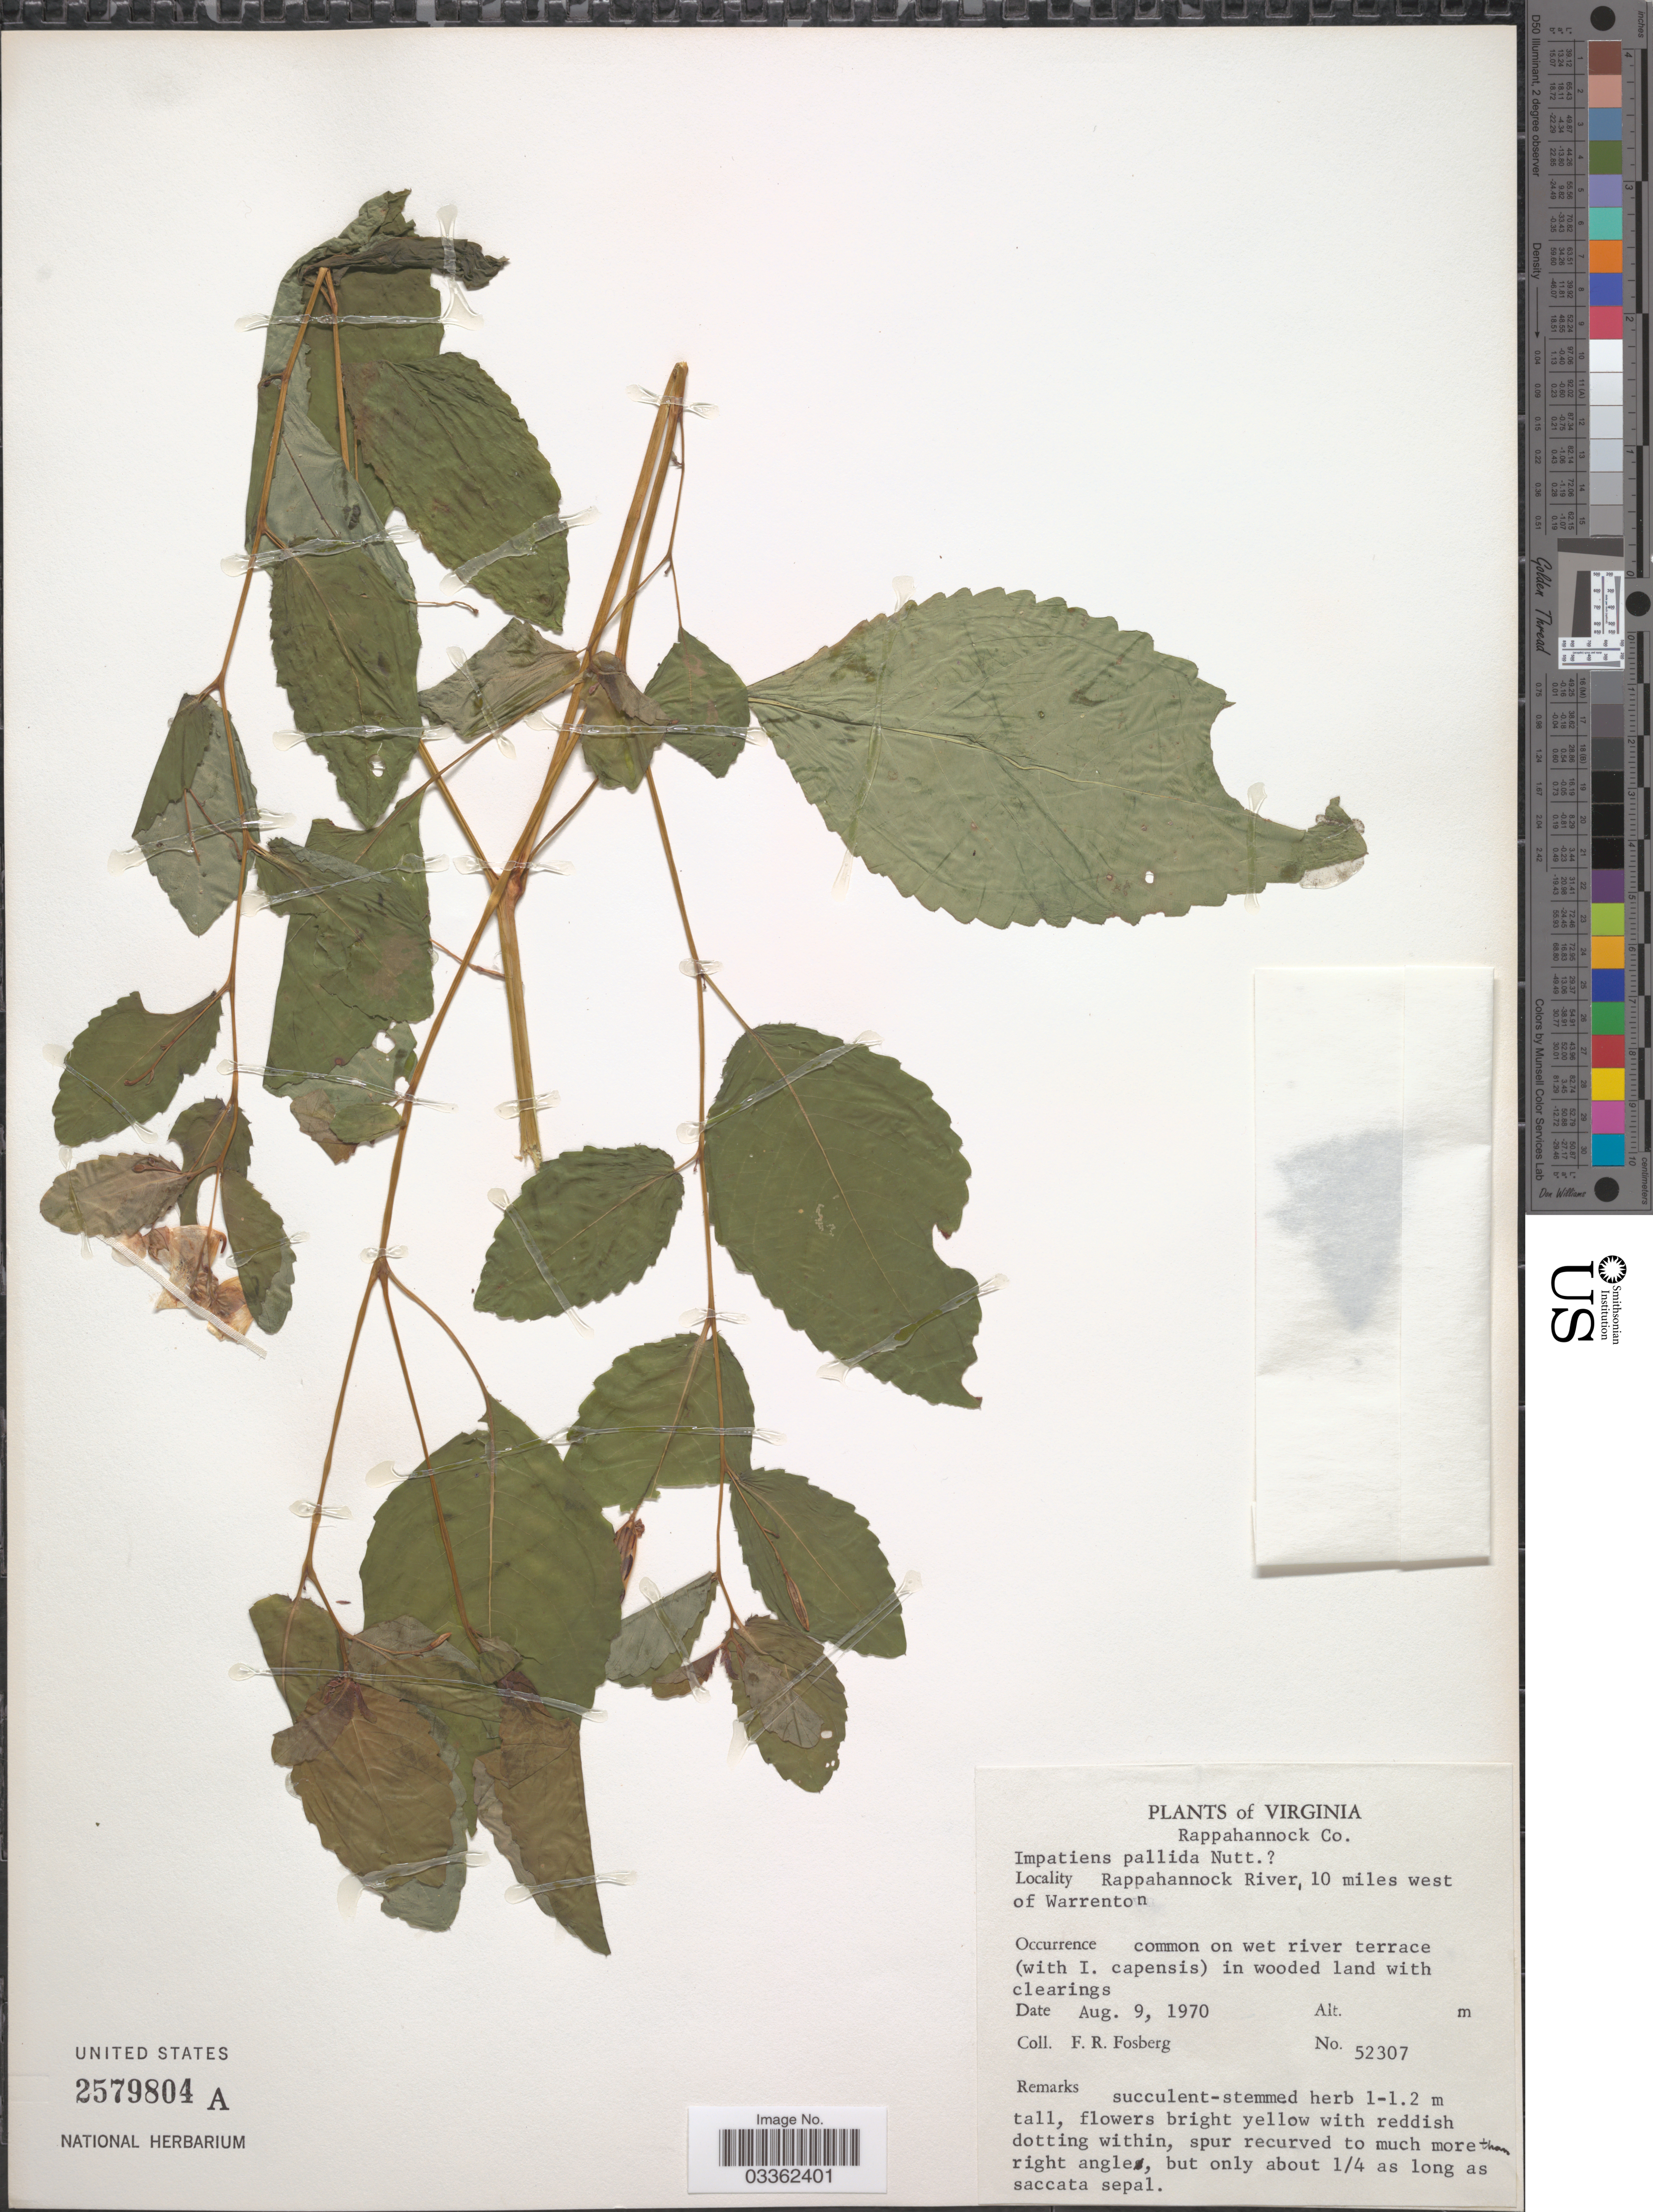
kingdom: Plantae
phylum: Tracheophyta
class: Magnoliopsida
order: Ericales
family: Balsaminaceae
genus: Impatiens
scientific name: Impatiens pallida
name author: Nutt.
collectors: F. R. Fosberg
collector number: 52307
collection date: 1970-08-09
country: United States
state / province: Virginia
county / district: Rappahannock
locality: Rappahannock River, 10 miles west of Warrenton.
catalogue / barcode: US 2579804A